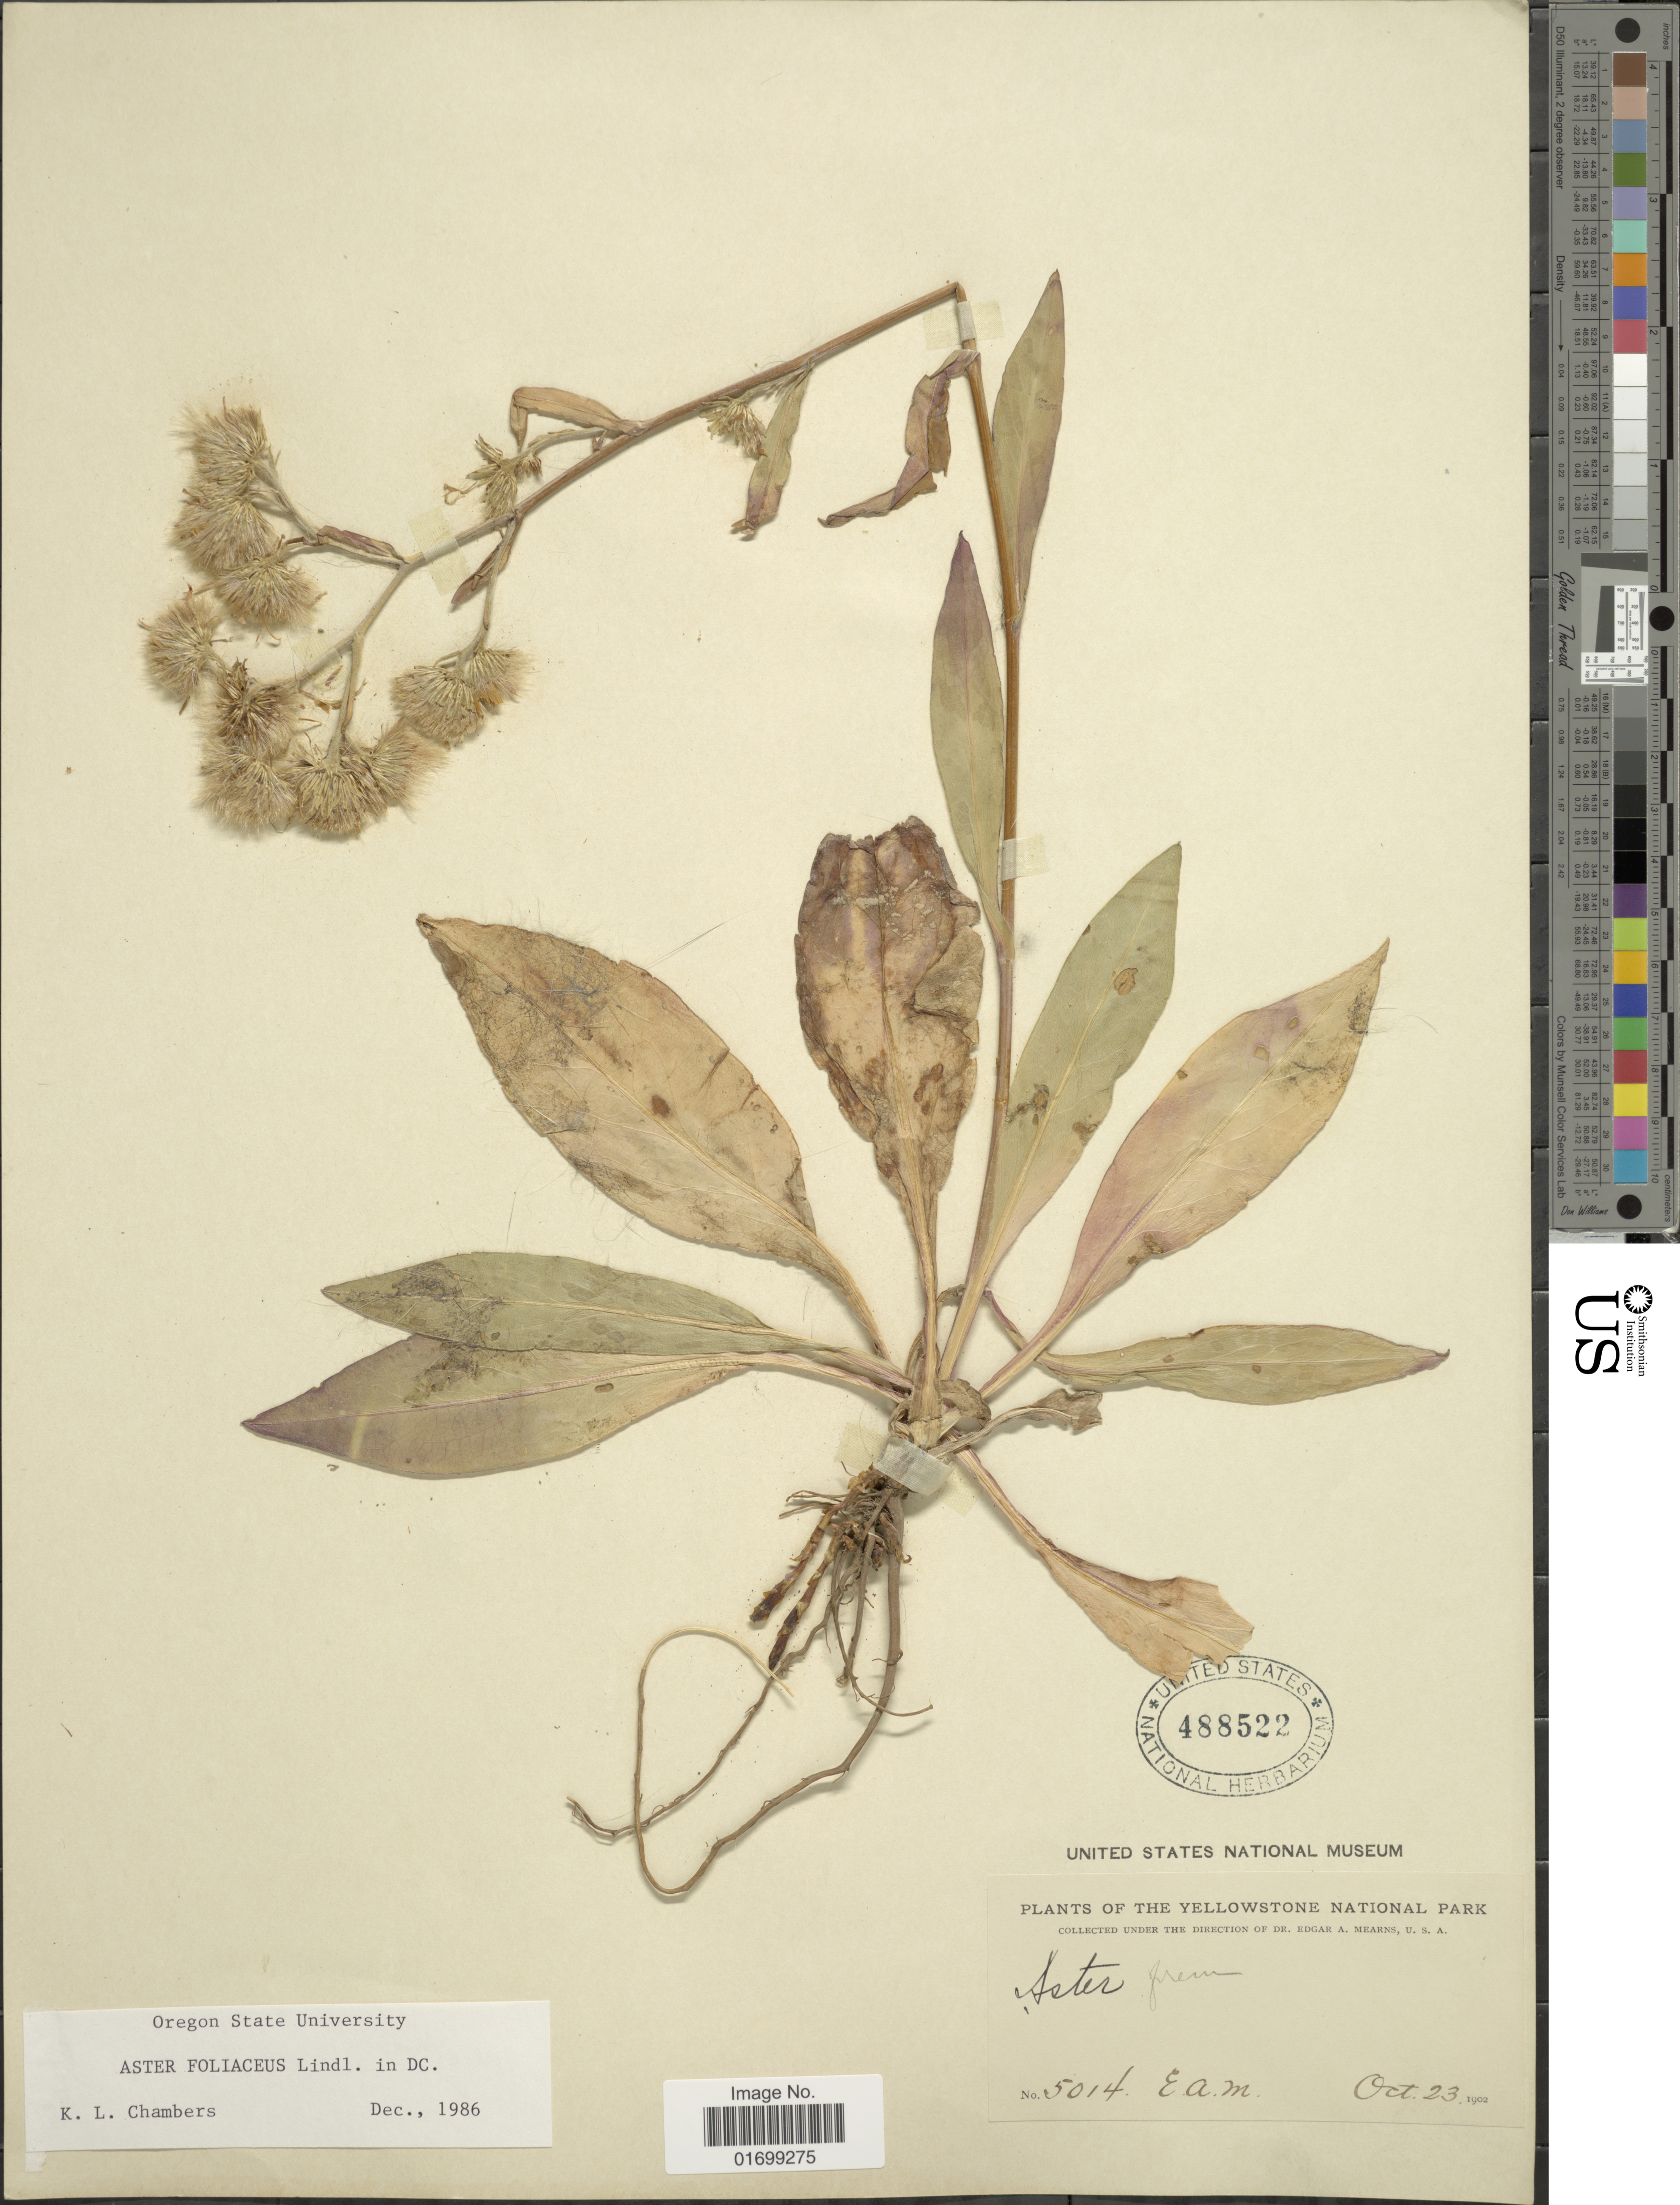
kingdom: Plantae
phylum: Tracheophyta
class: Magnoliopsida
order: Asterales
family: Asteraceae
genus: Symphyotrichum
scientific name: Symphyotrichum foliaceum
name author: (Lindl. ex DC.) G.L. Nesom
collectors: E. A. Mearns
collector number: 5014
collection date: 1902-10-23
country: United States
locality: Yellowstone National Park.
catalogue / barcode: US 488522